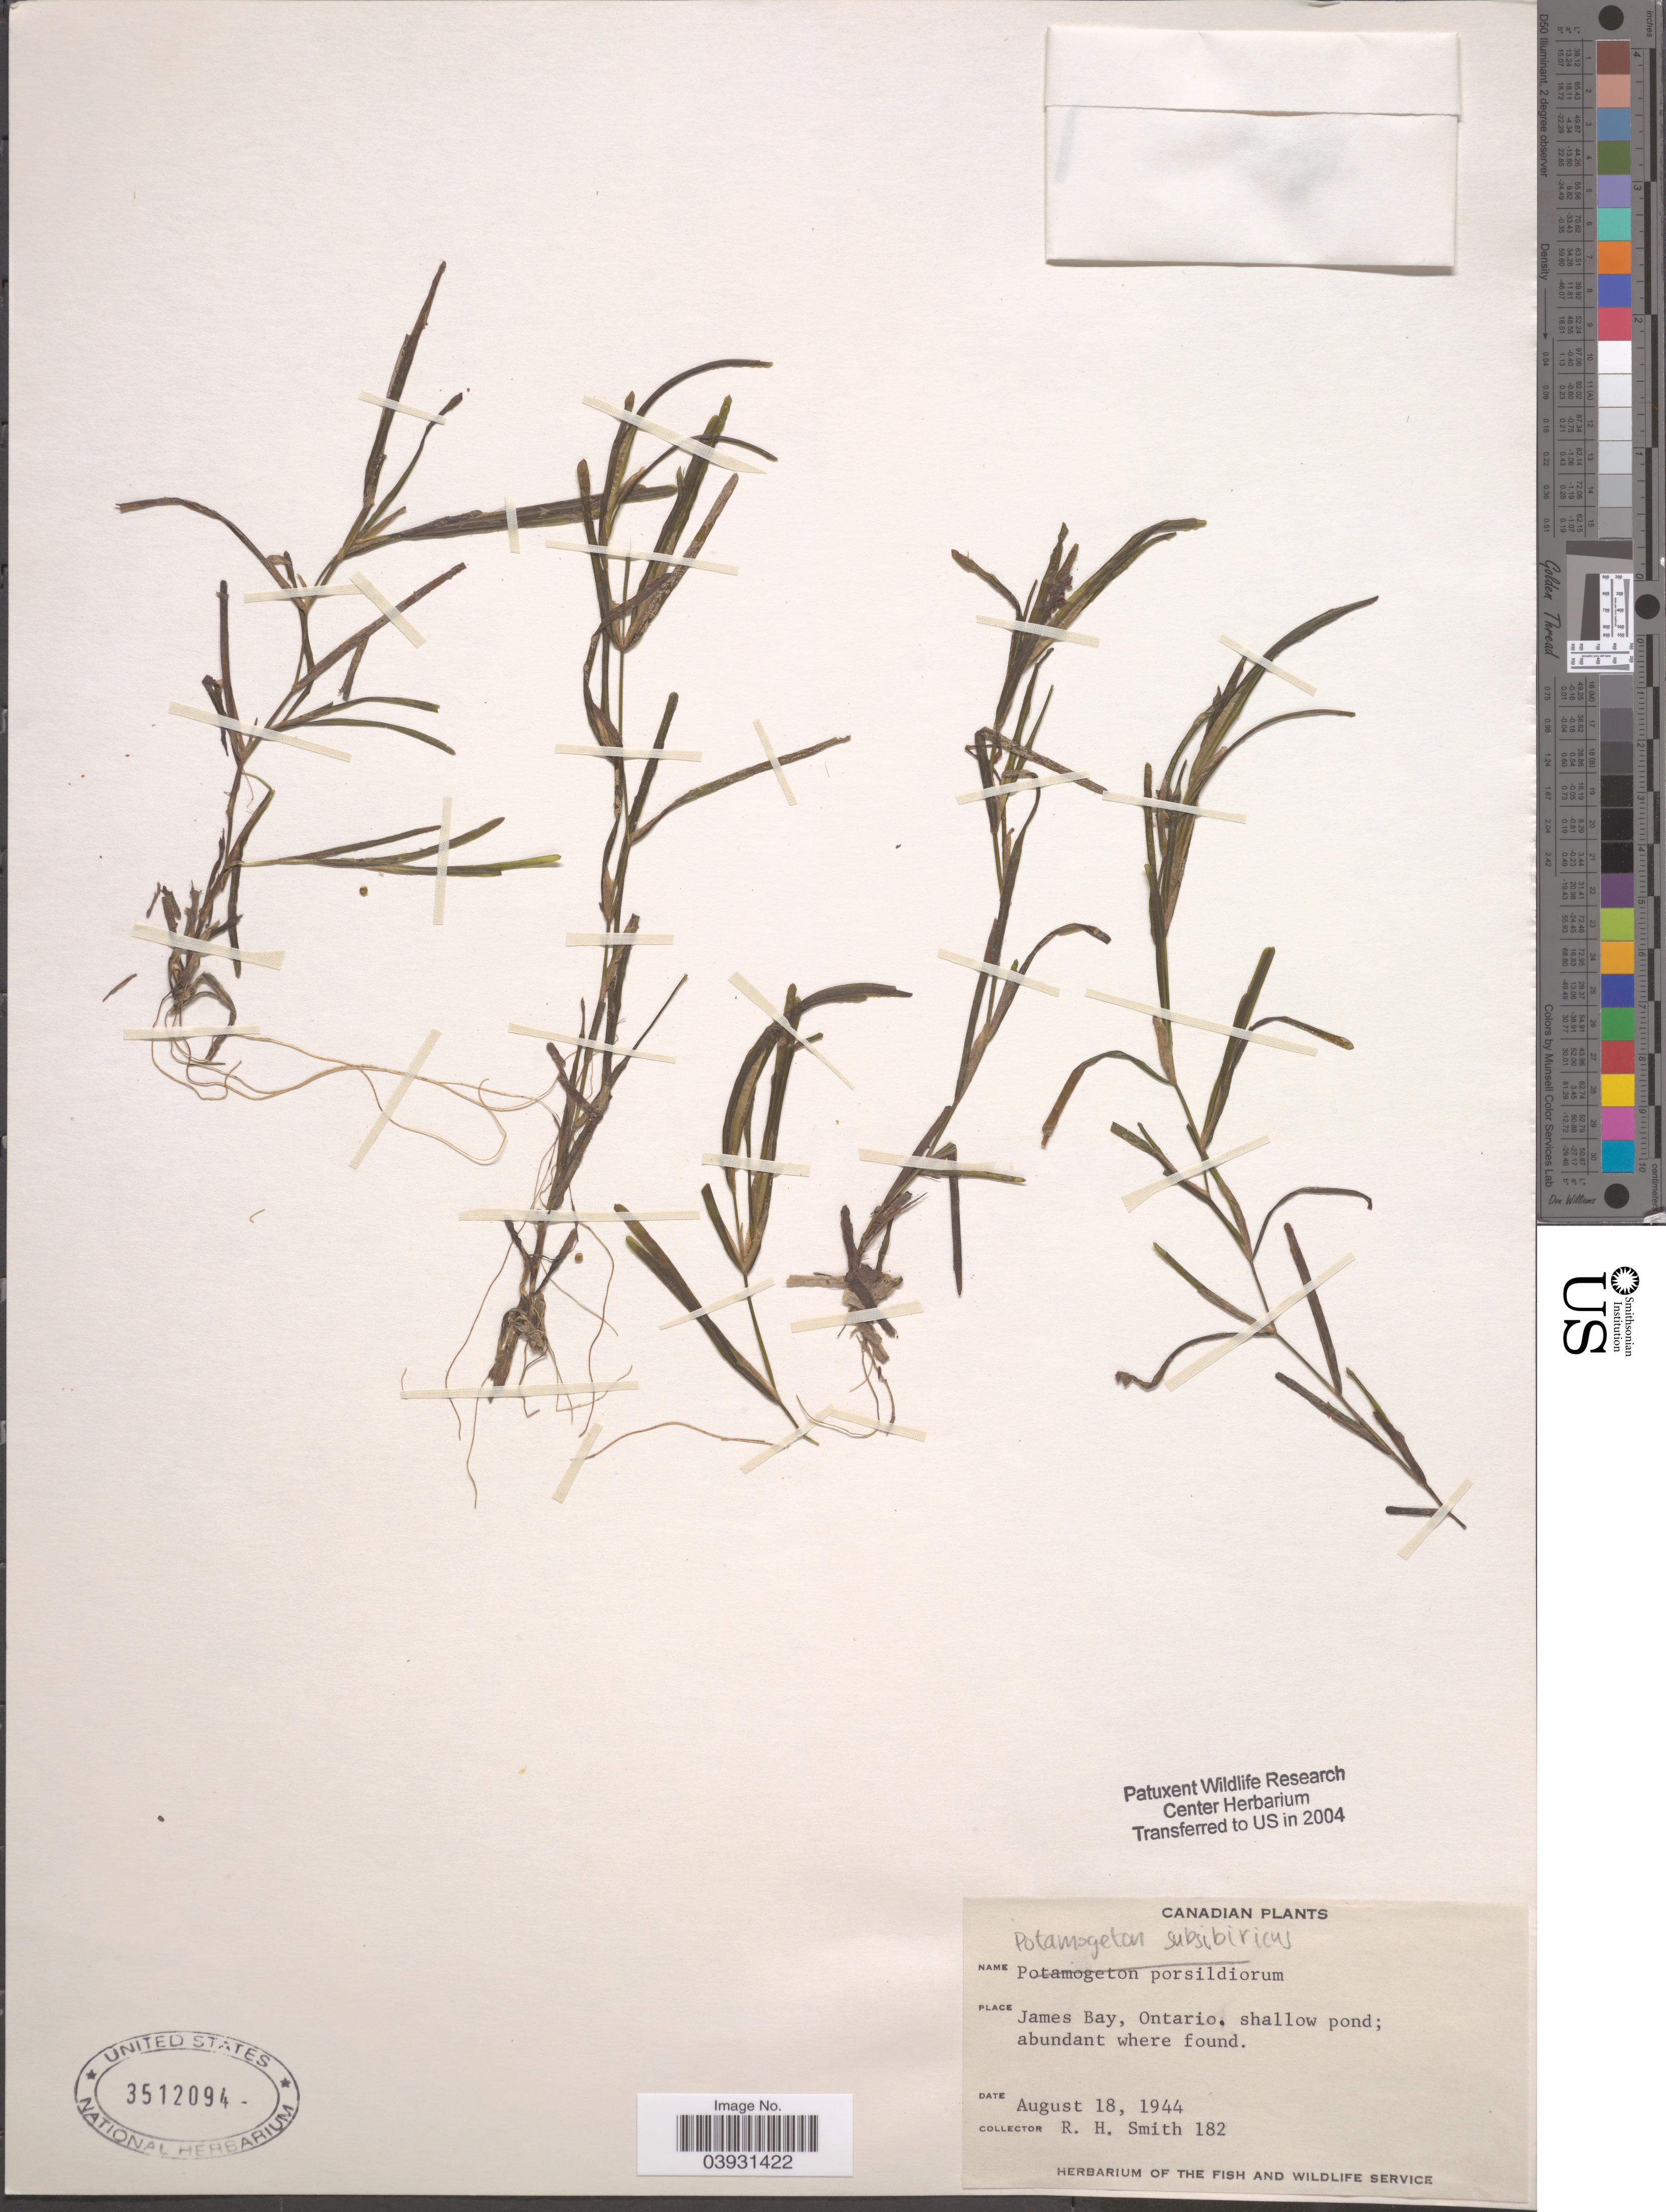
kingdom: Plantae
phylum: Tracheophyta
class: Liliopsida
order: Alismatales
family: Potamogetonaceae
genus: Potamogeton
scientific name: Potamogeton subsibiricus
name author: Hagstr.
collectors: R. H. Smith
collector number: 182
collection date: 1944-08-18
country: Canada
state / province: Ontario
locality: James Bay.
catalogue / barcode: US 3512094